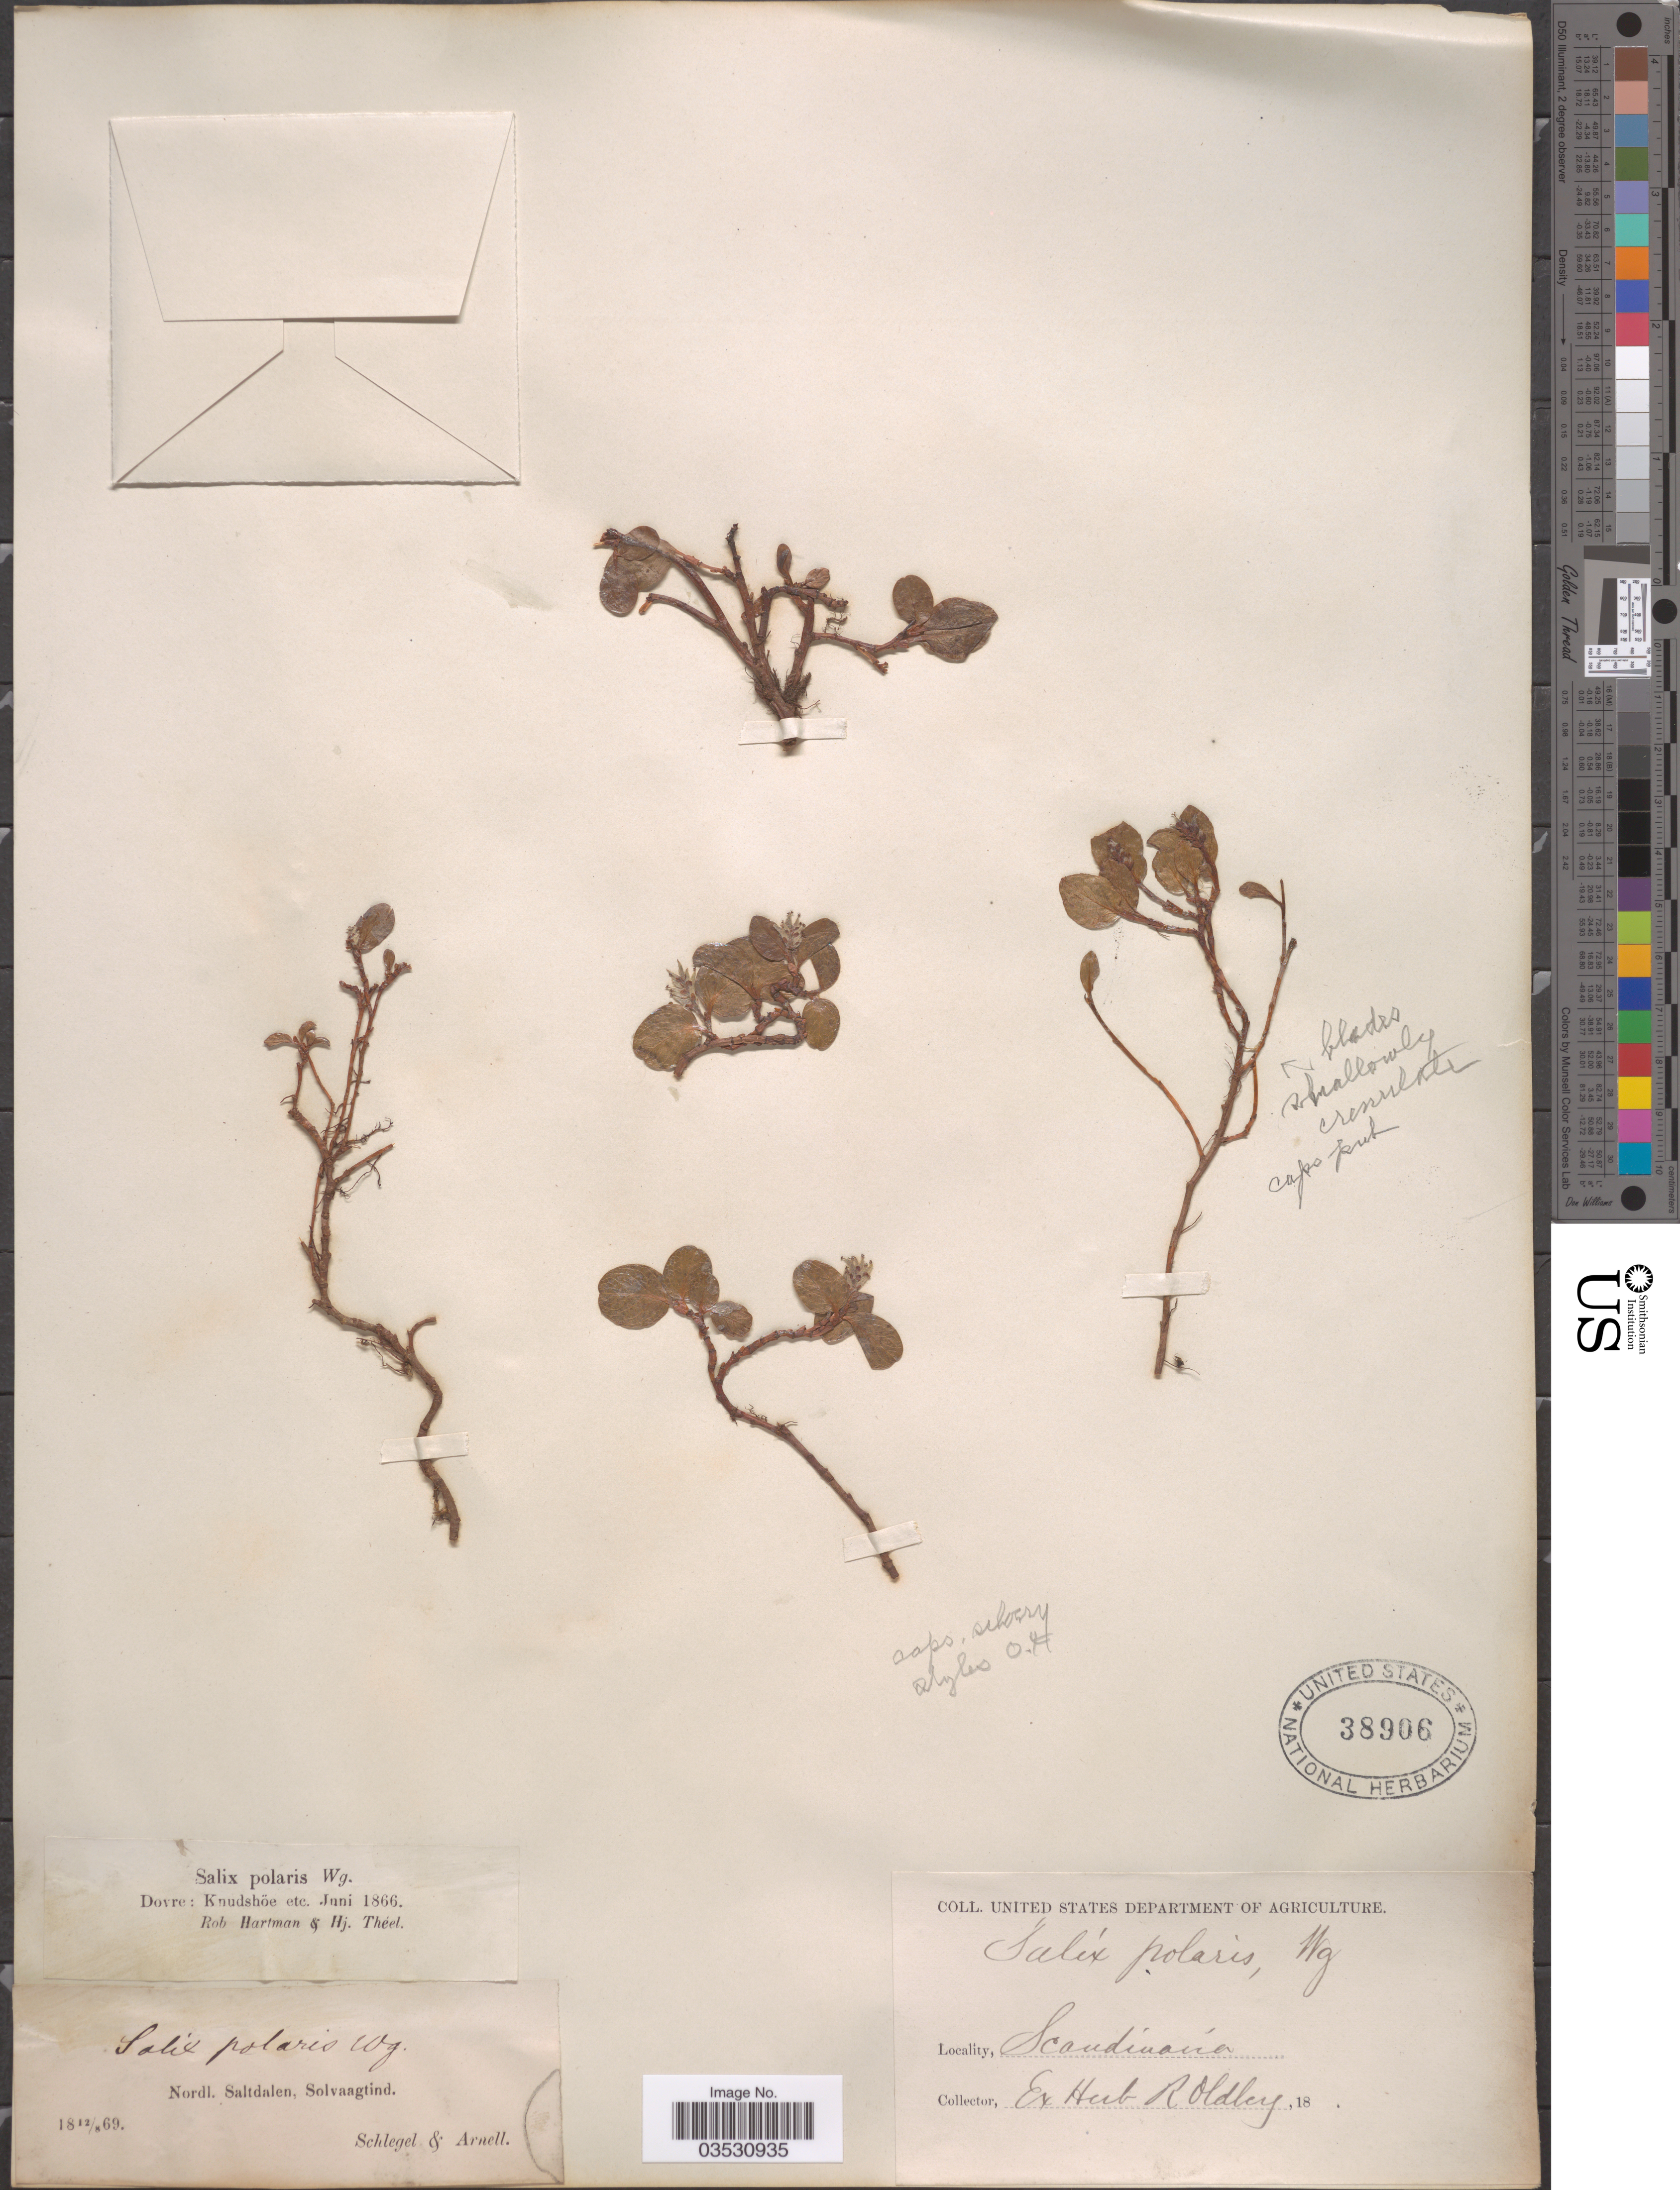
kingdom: Plantae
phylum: Tracheophyta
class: Magnoliopsida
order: Malpighiales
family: Salicaceae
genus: Salix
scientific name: Salix polaris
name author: Wahlenb.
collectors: R. W. Hartman & H. Théel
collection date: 1866-06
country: Norway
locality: Dovre: Knudshöe etc.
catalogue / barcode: US 38906